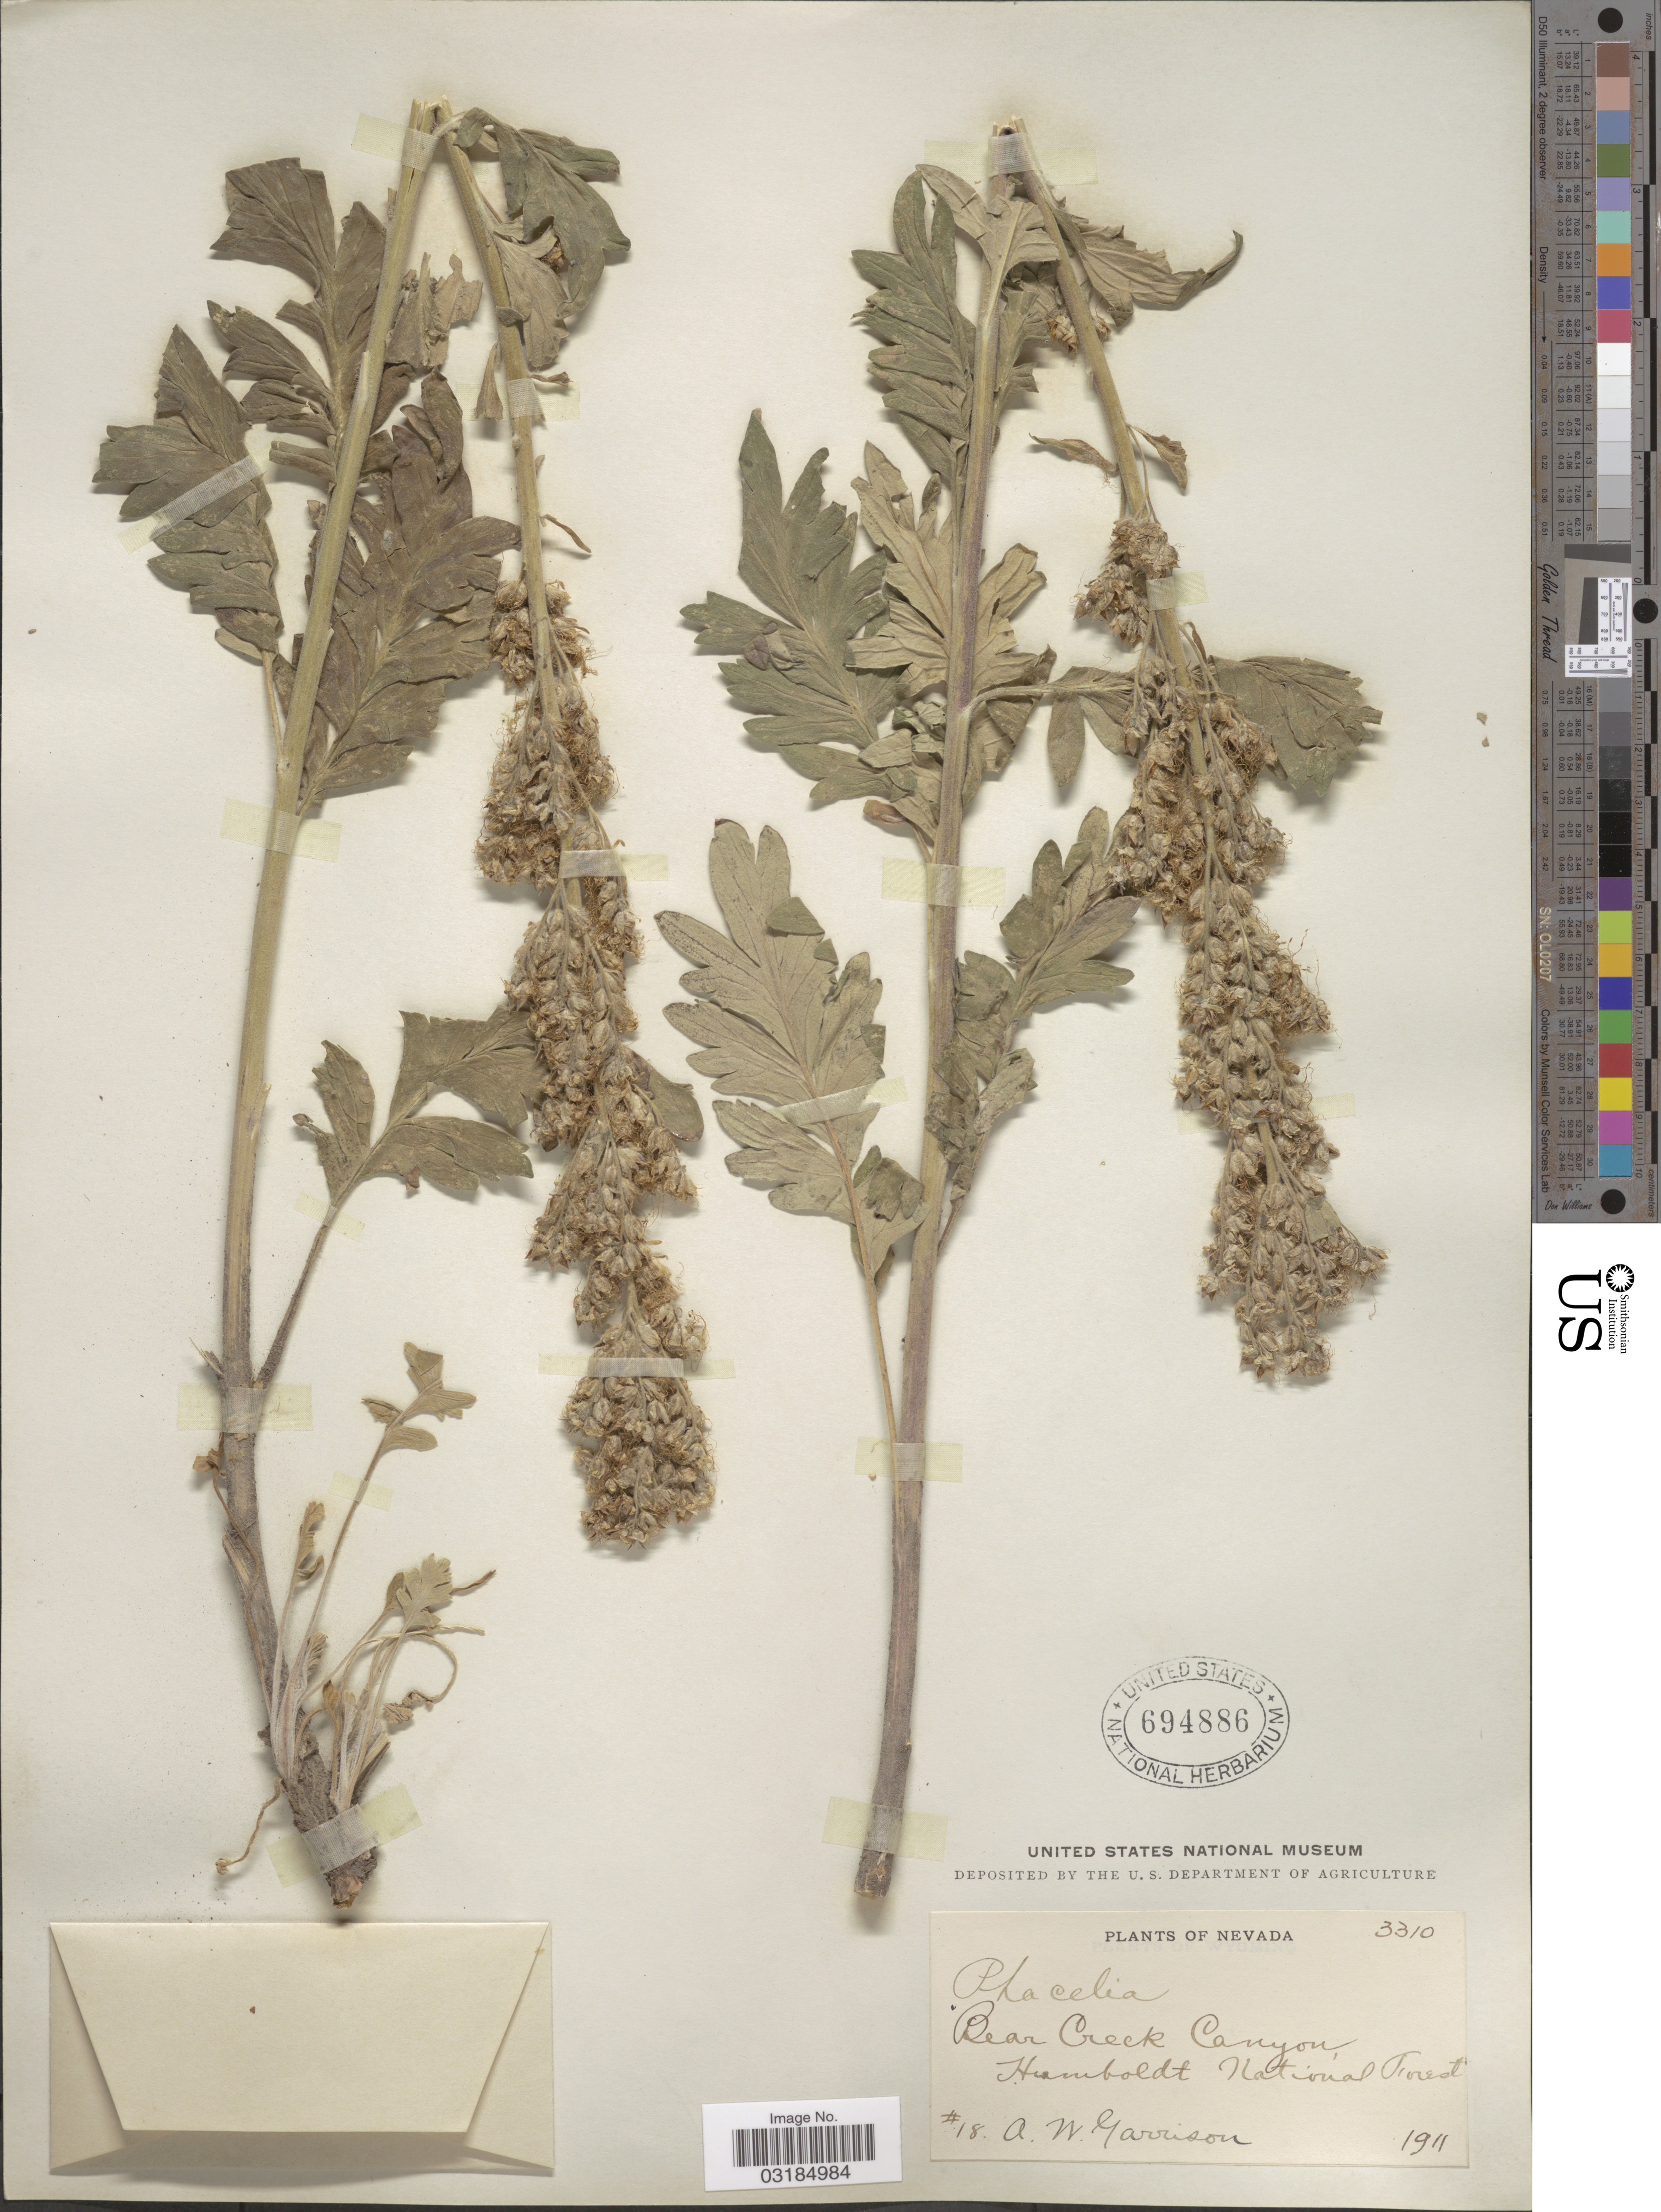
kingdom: Plantae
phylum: Tracheophyta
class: Magnoliopsida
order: Boraginales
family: Hydrophyllaceae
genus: Phacelia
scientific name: Phacelia ciliosa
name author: Rydb.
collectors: A. Garrison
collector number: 18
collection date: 1911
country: United States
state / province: Nevada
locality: Bear Creek Canyon, Humboldt National Forest.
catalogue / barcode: US 694886